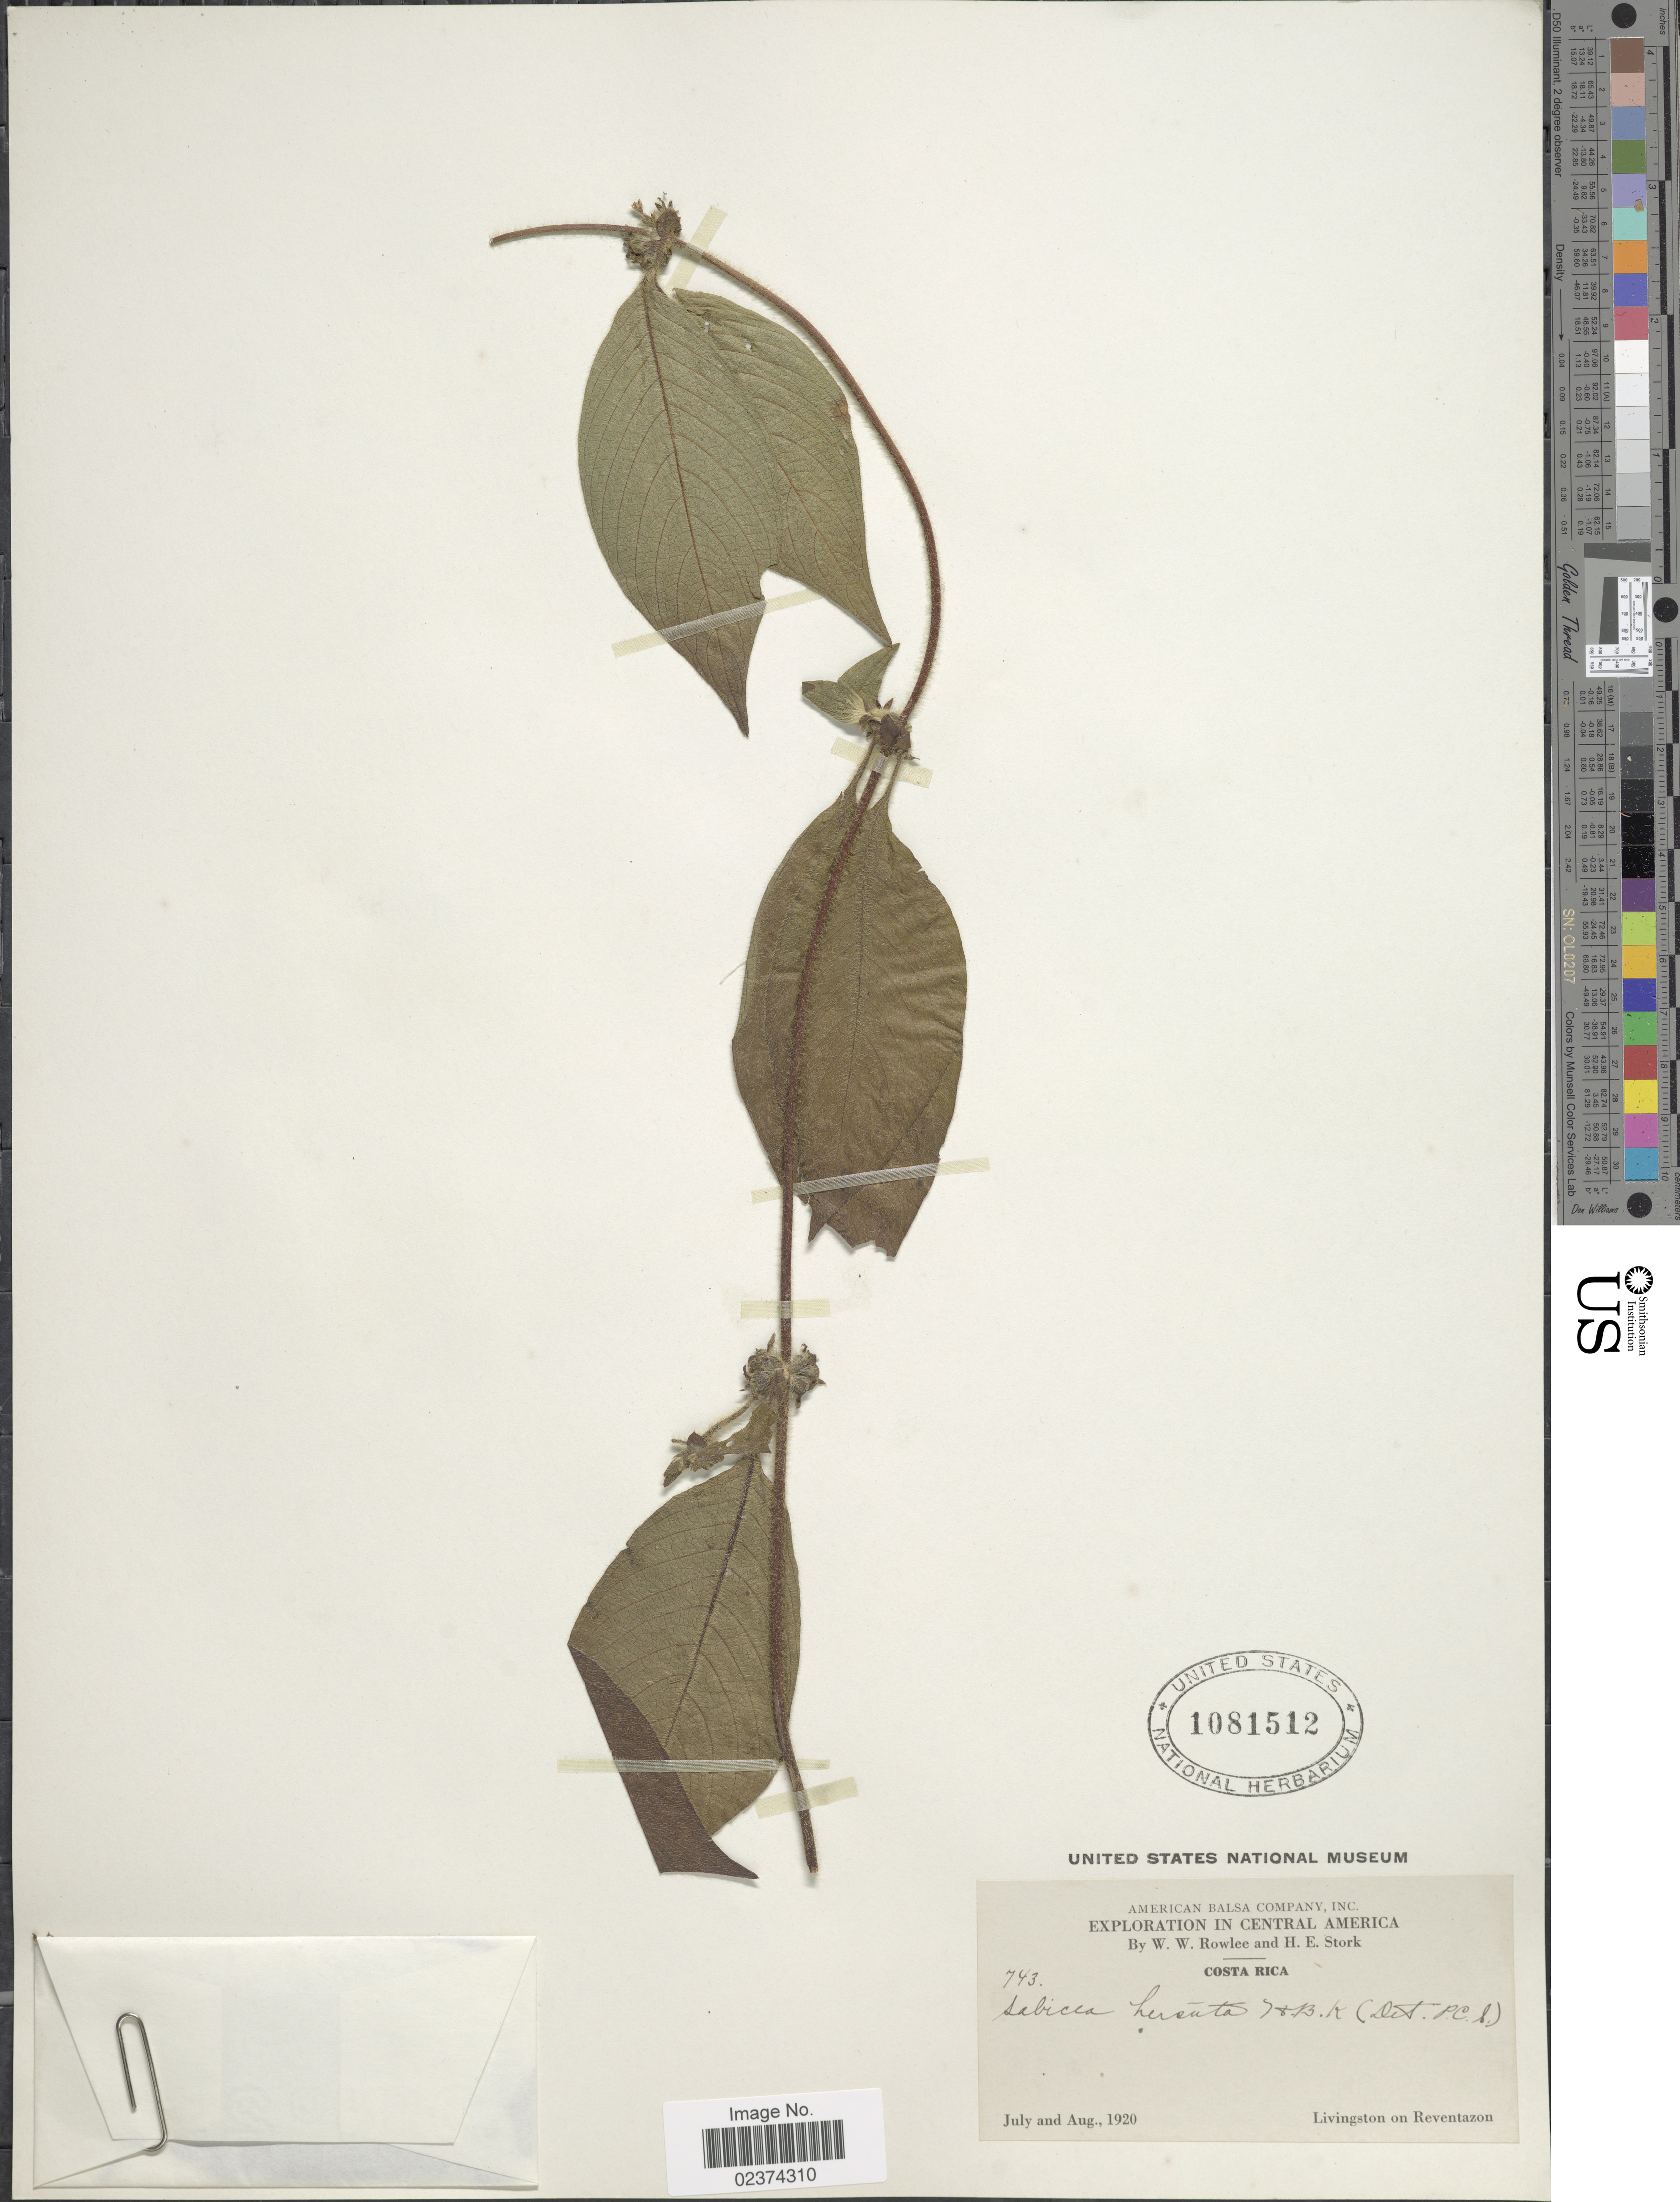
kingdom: Plantae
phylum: Tracheophyta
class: Magnoliopsida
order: Gentianales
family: Rubiaceae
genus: Sabicea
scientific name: Sabicea hirsuta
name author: Kunth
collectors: W. W. Rowlee & H. E. Stork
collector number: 743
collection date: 1920-07/1920-08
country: Costa Rica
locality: Livingston on Reventazon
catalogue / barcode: US 1081512